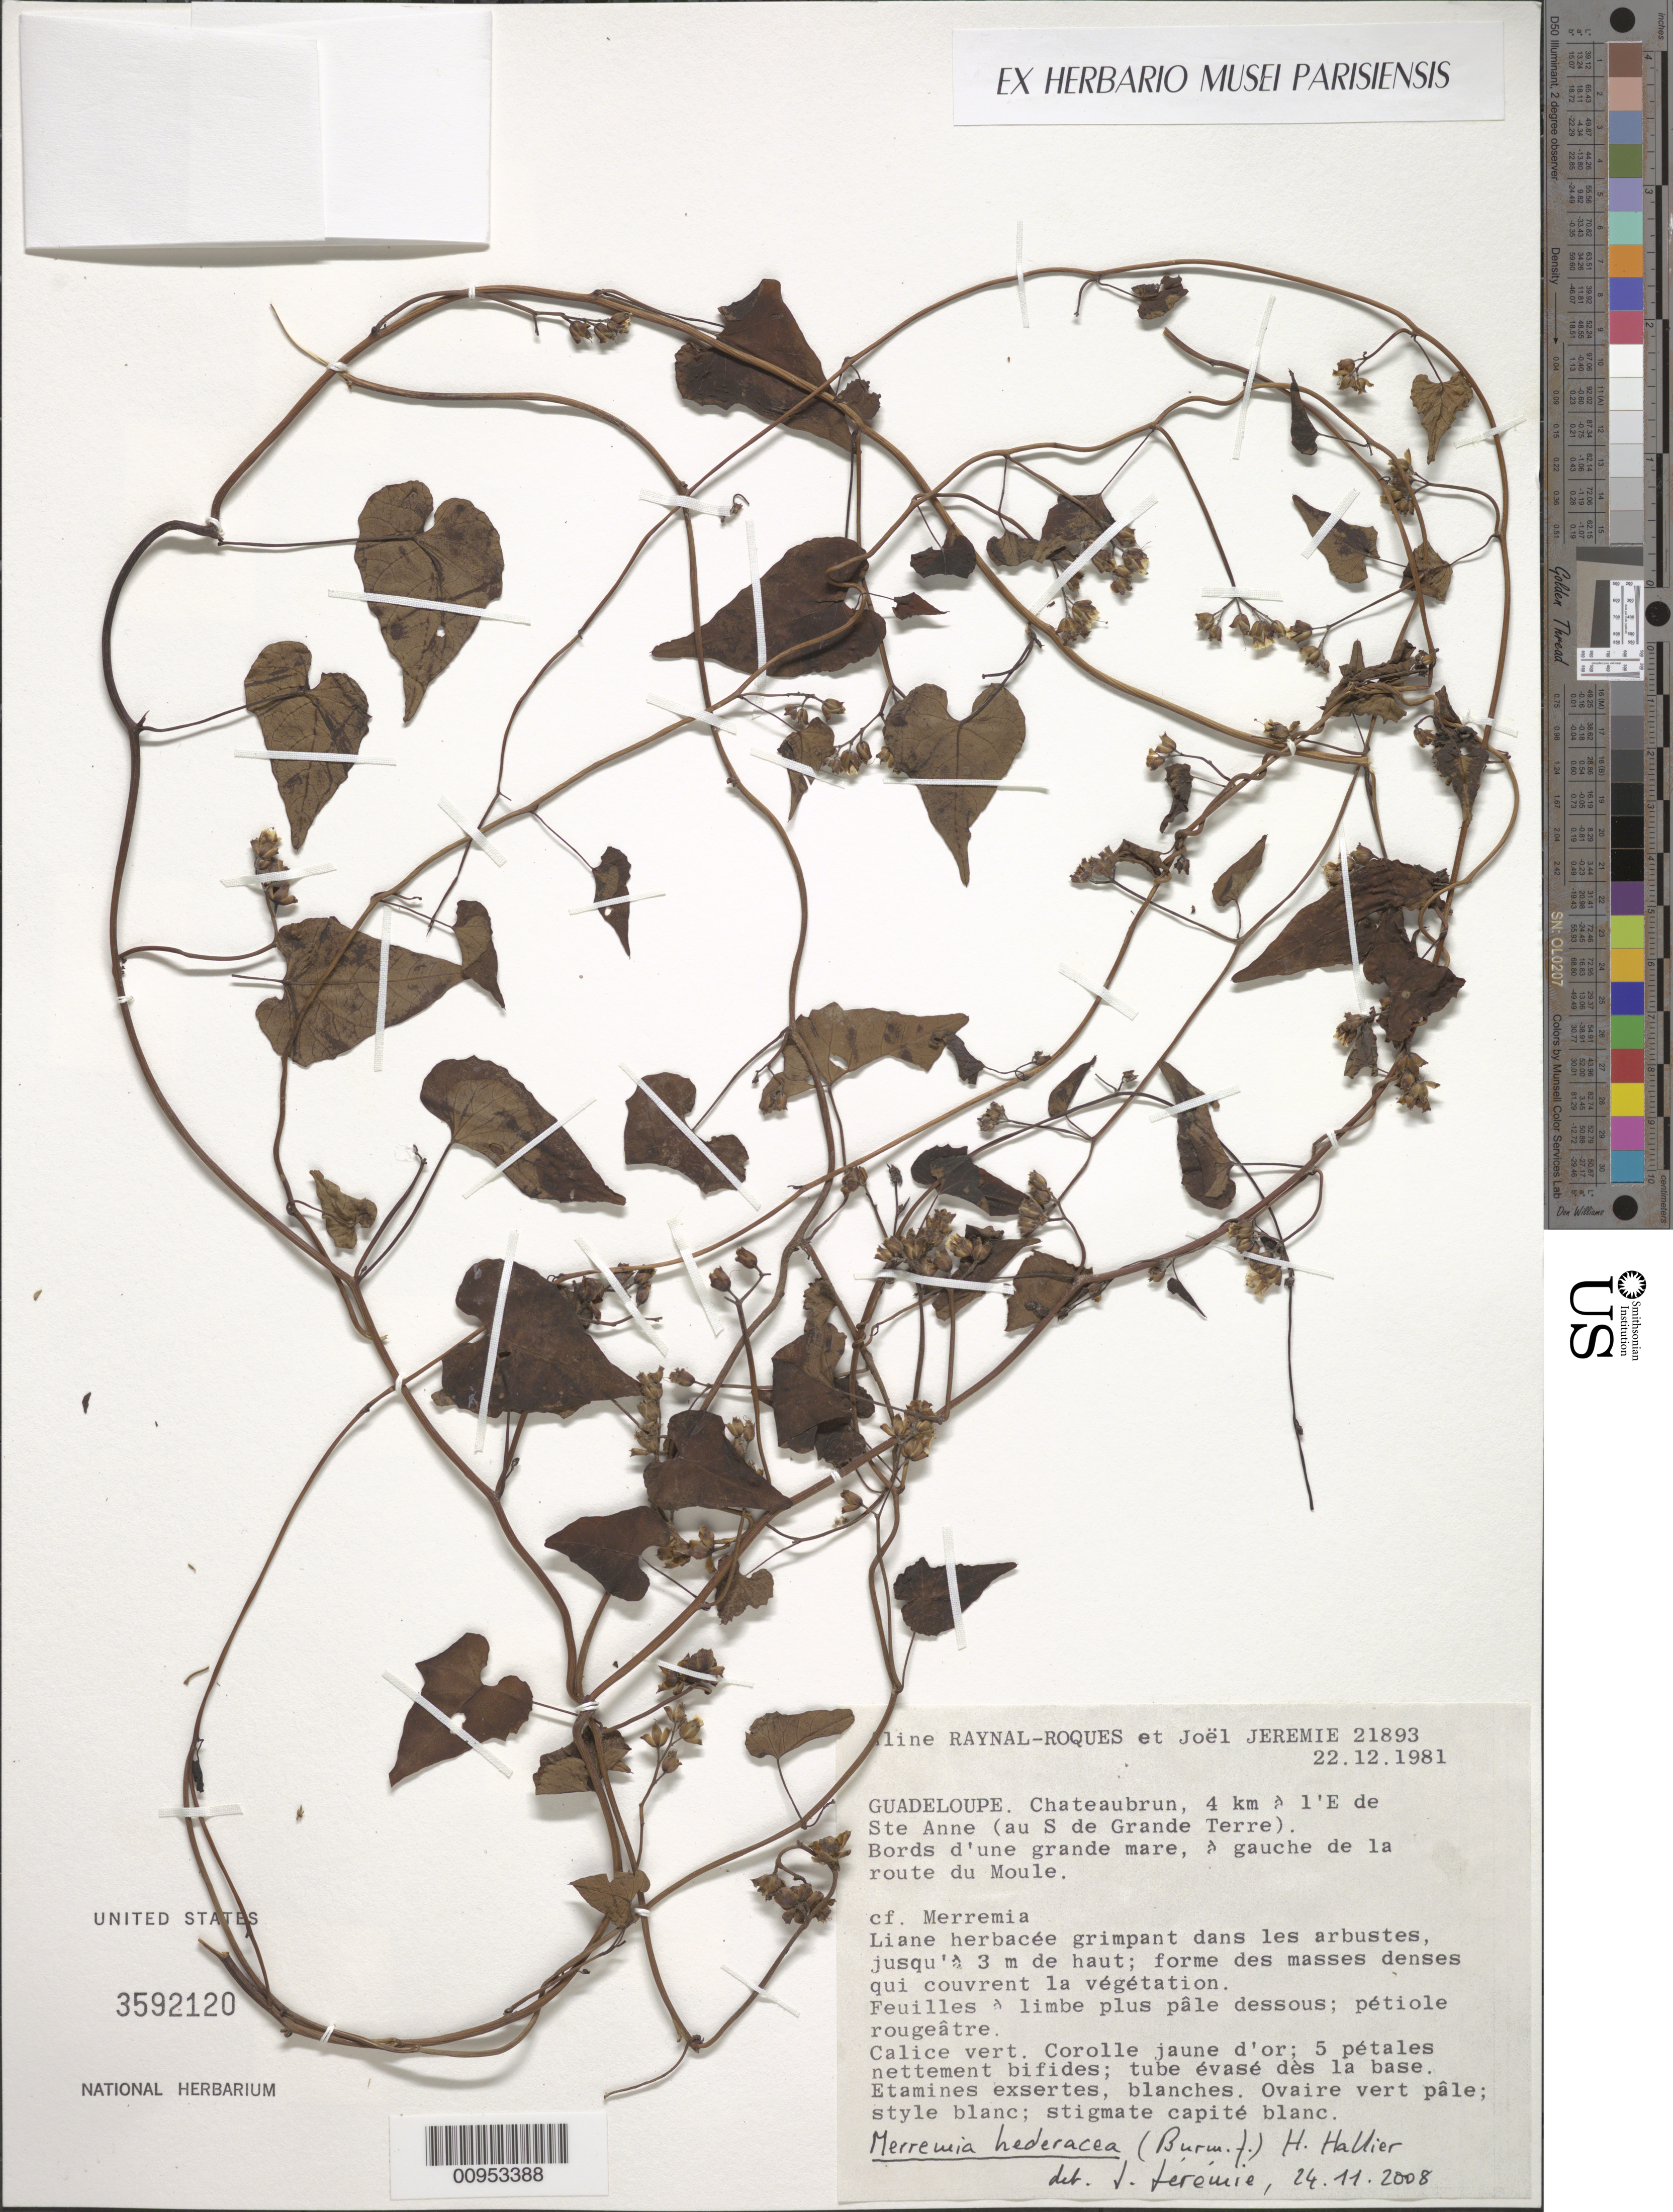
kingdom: Plantae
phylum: Tracheophyta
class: Magnoliopsida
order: Solanales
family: Convolvulaceae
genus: Merremia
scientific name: Merremia hederacea f. hederacea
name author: (Burm. f.) Hallier f.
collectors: A. M. Raynal & J. Jérémie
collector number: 21893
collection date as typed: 22 Dec 1981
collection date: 1981-12-22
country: Guadeloupe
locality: Chateaubrun, 4 km l'E de Ste. Anne (au S de Grande Terre), bords d'une grande mare, à gauche de la route du Moule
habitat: Bords d'une grande mare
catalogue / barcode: US 3592120